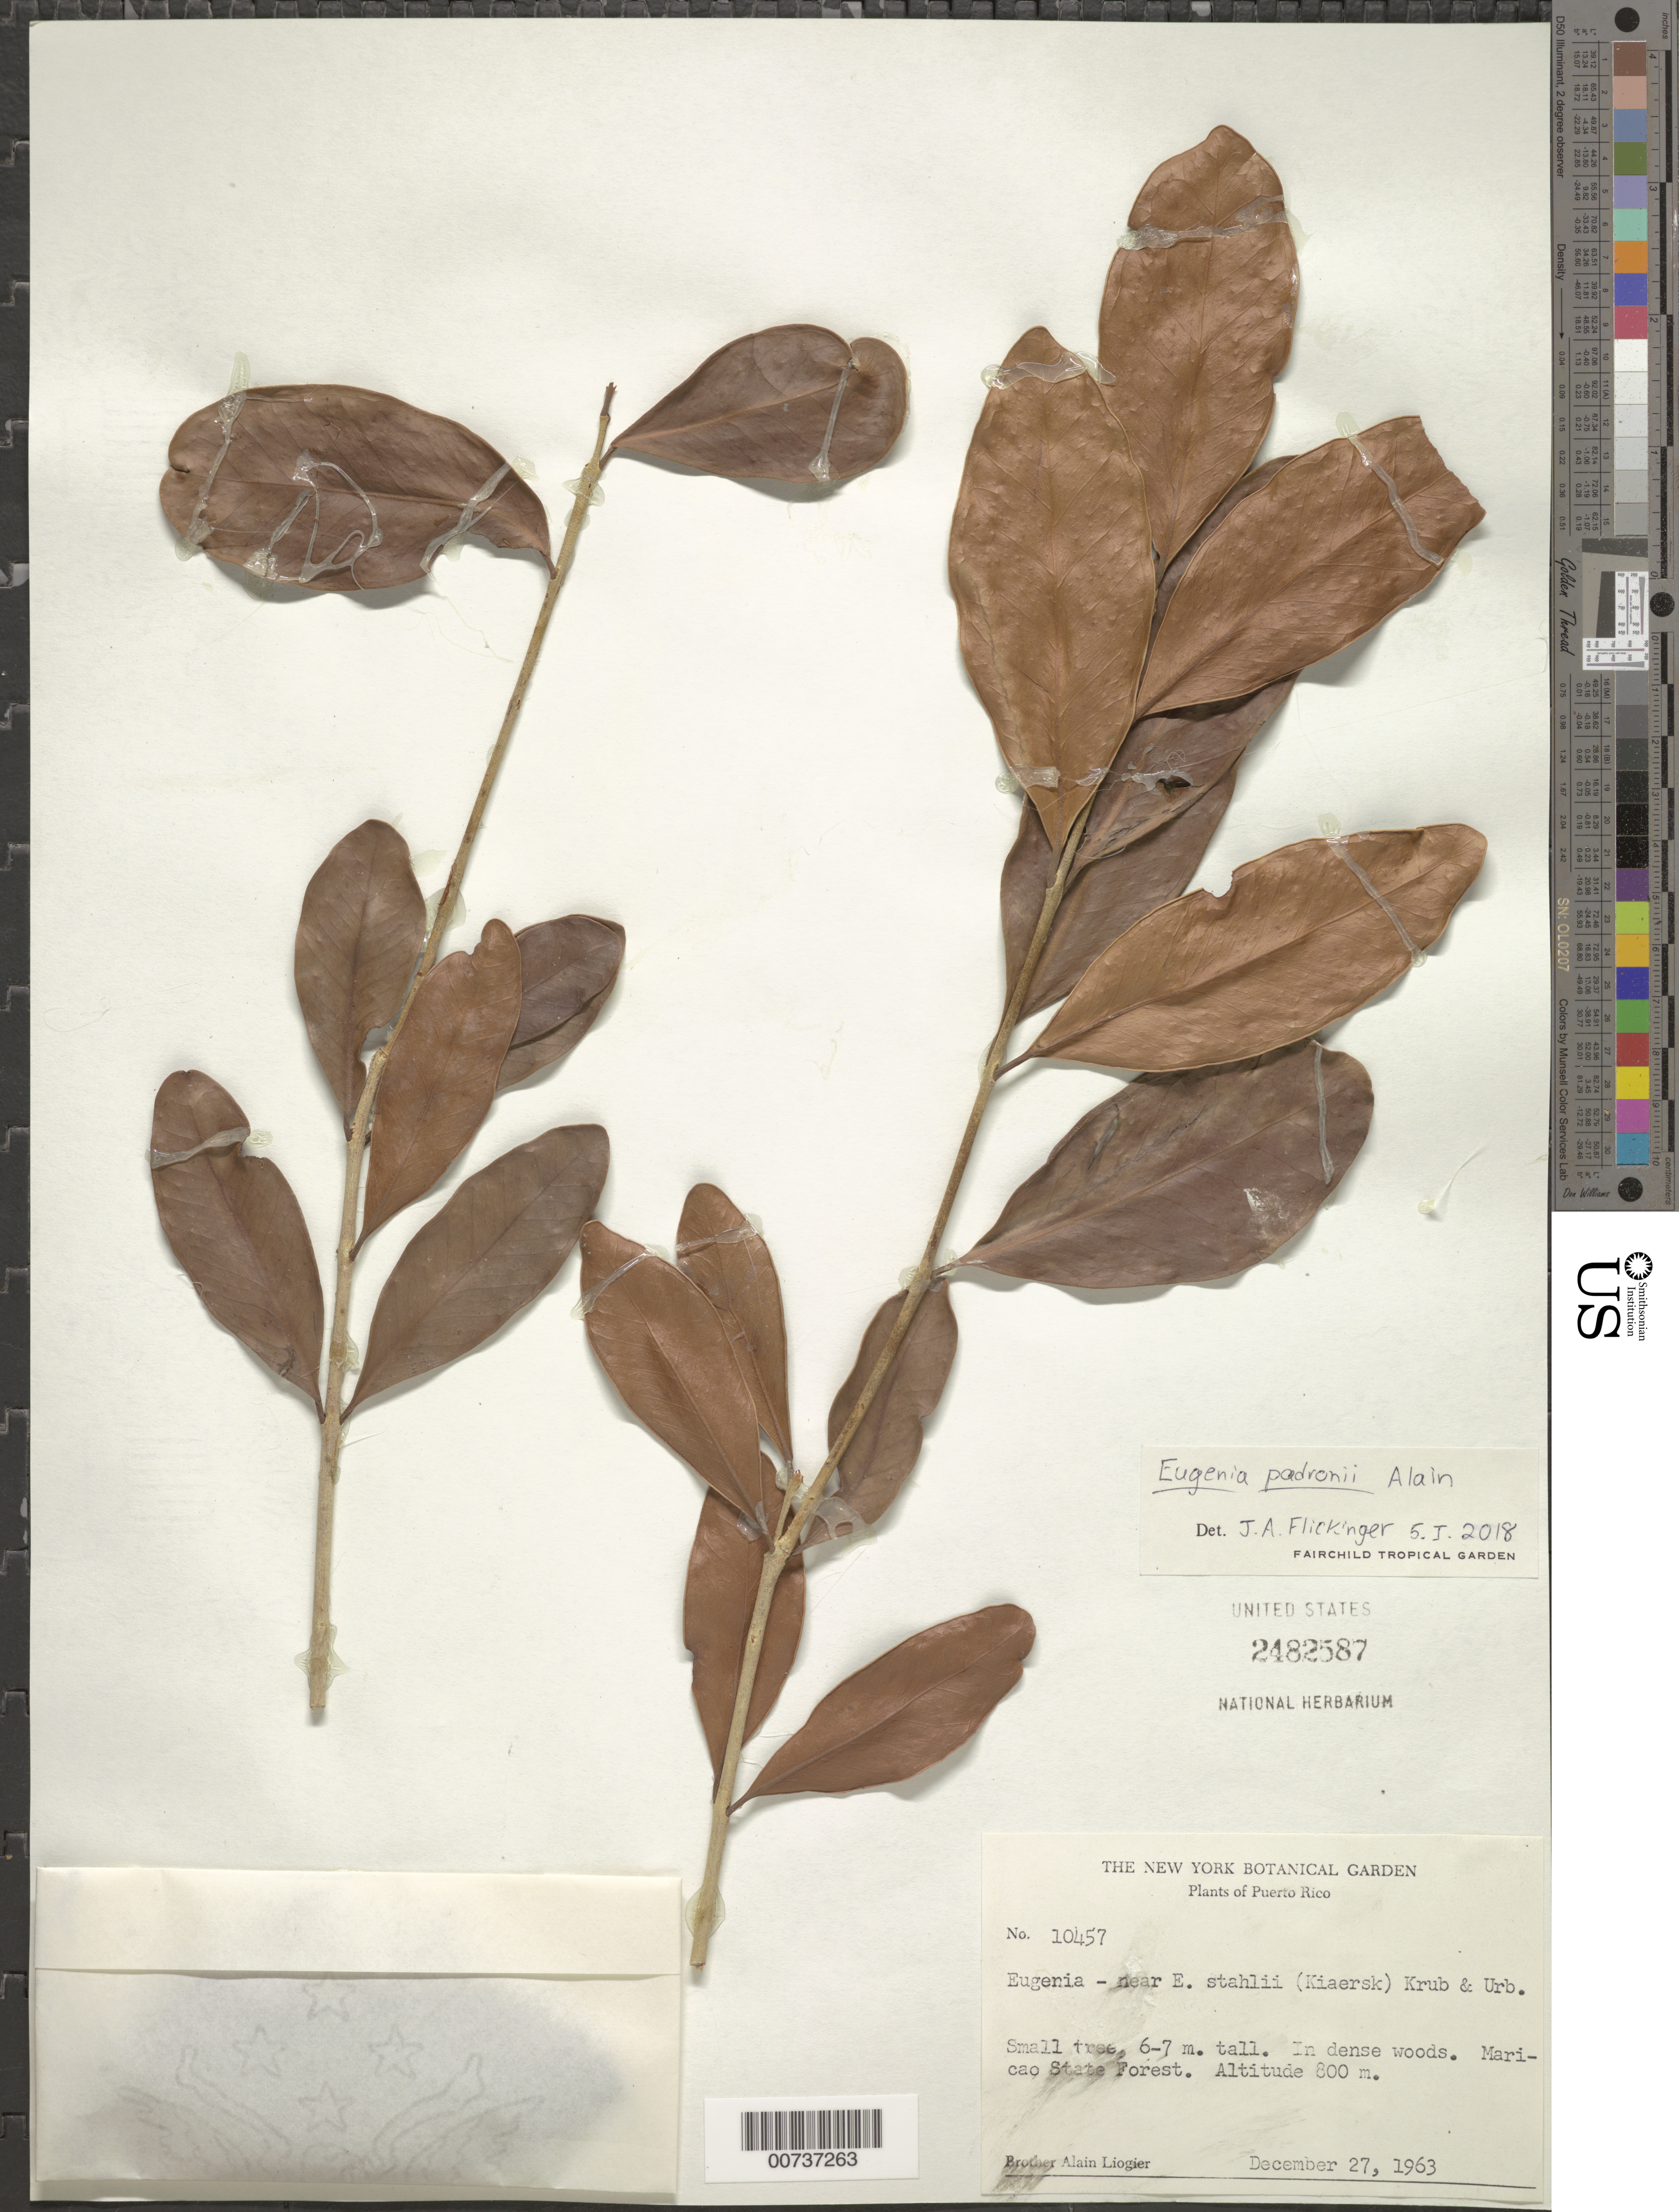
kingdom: Plantae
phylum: Tracheophyta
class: Magnoliopsida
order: Myrtales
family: Myrtaceae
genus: Eugenia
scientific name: Eugenia padronii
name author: Alain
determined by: Flickinger, Jonathan A.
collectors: A. H. Liogier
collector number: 10457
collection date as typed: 27 Dec 1963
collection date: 1963-12-27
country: Puerto Rico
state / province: Maricao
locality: Maricao State Forest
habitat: In dense woods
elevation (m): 800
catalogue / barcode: US 2482587